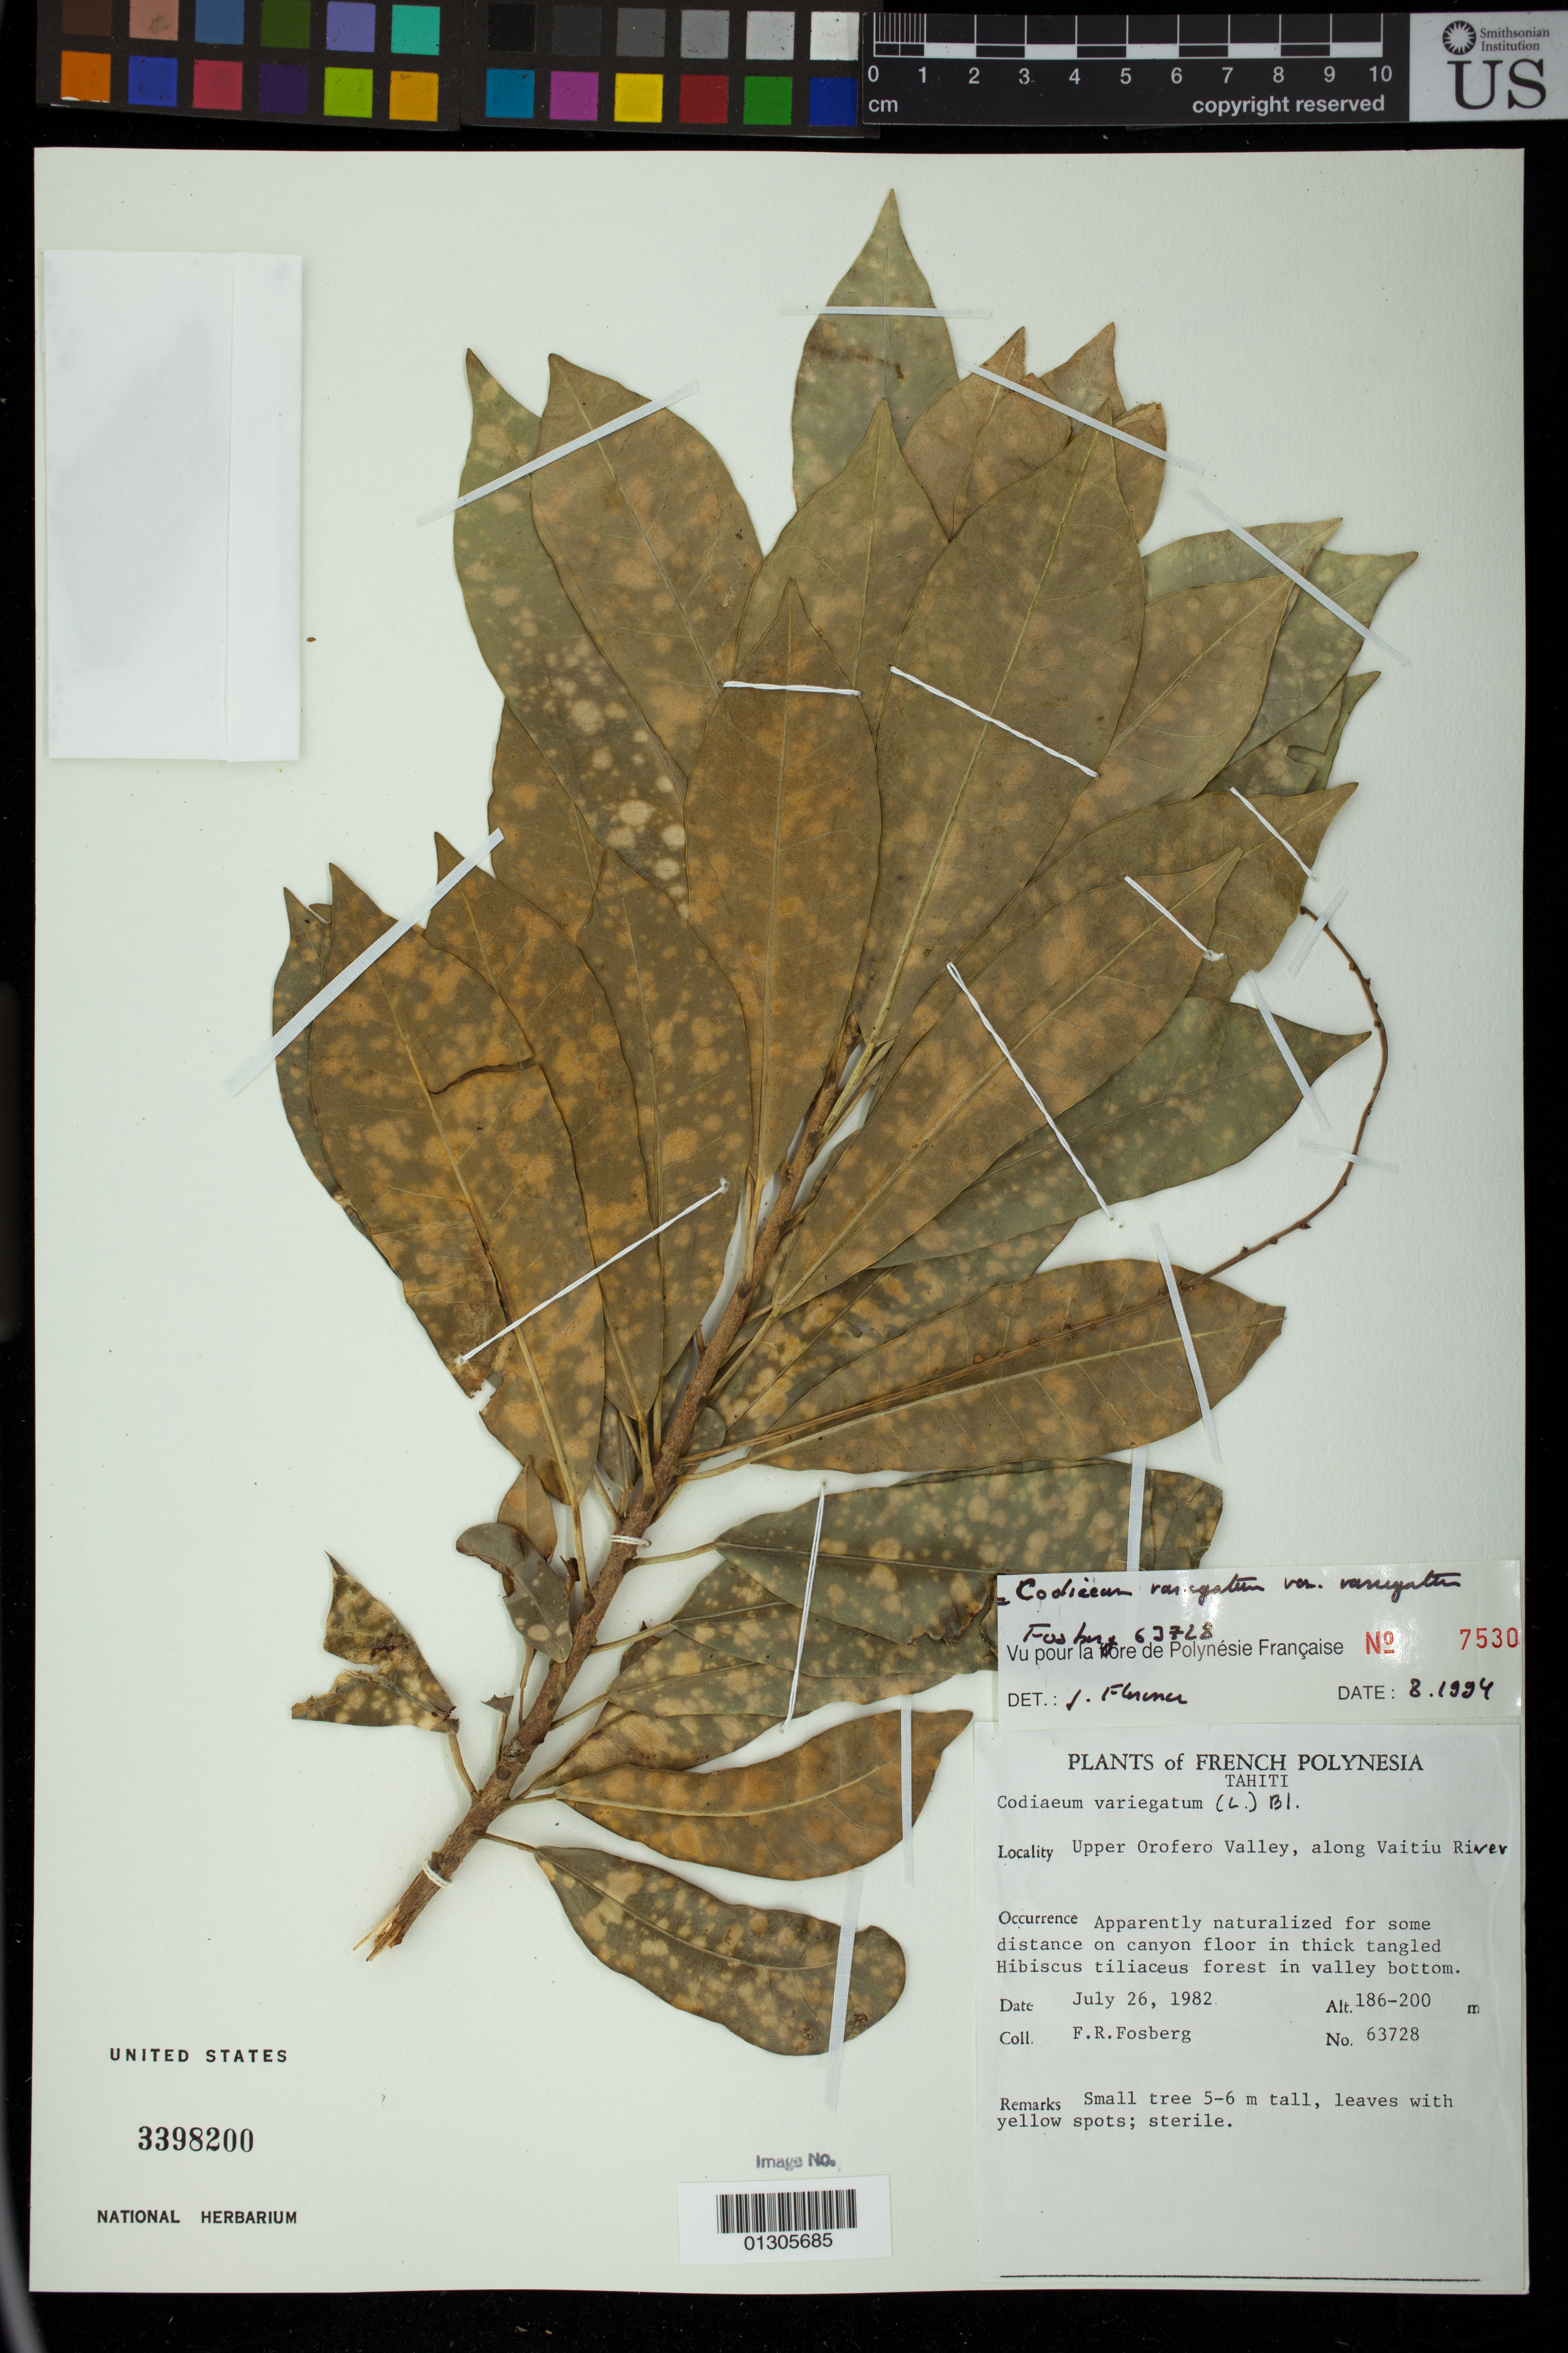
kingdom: Plantae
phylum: Tracheophyta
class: Magnoliopsida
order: Malpighiales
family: Euphorbiaceae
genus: Codiaeum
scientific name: Codiaeum variegatum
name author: (L.) Rumph. ex A. Juss.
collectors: F. R. Fosberg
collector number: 63728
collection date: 1982-07-26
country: French Polynesia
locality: Tahiti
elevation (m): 186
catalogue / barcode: US 3398200